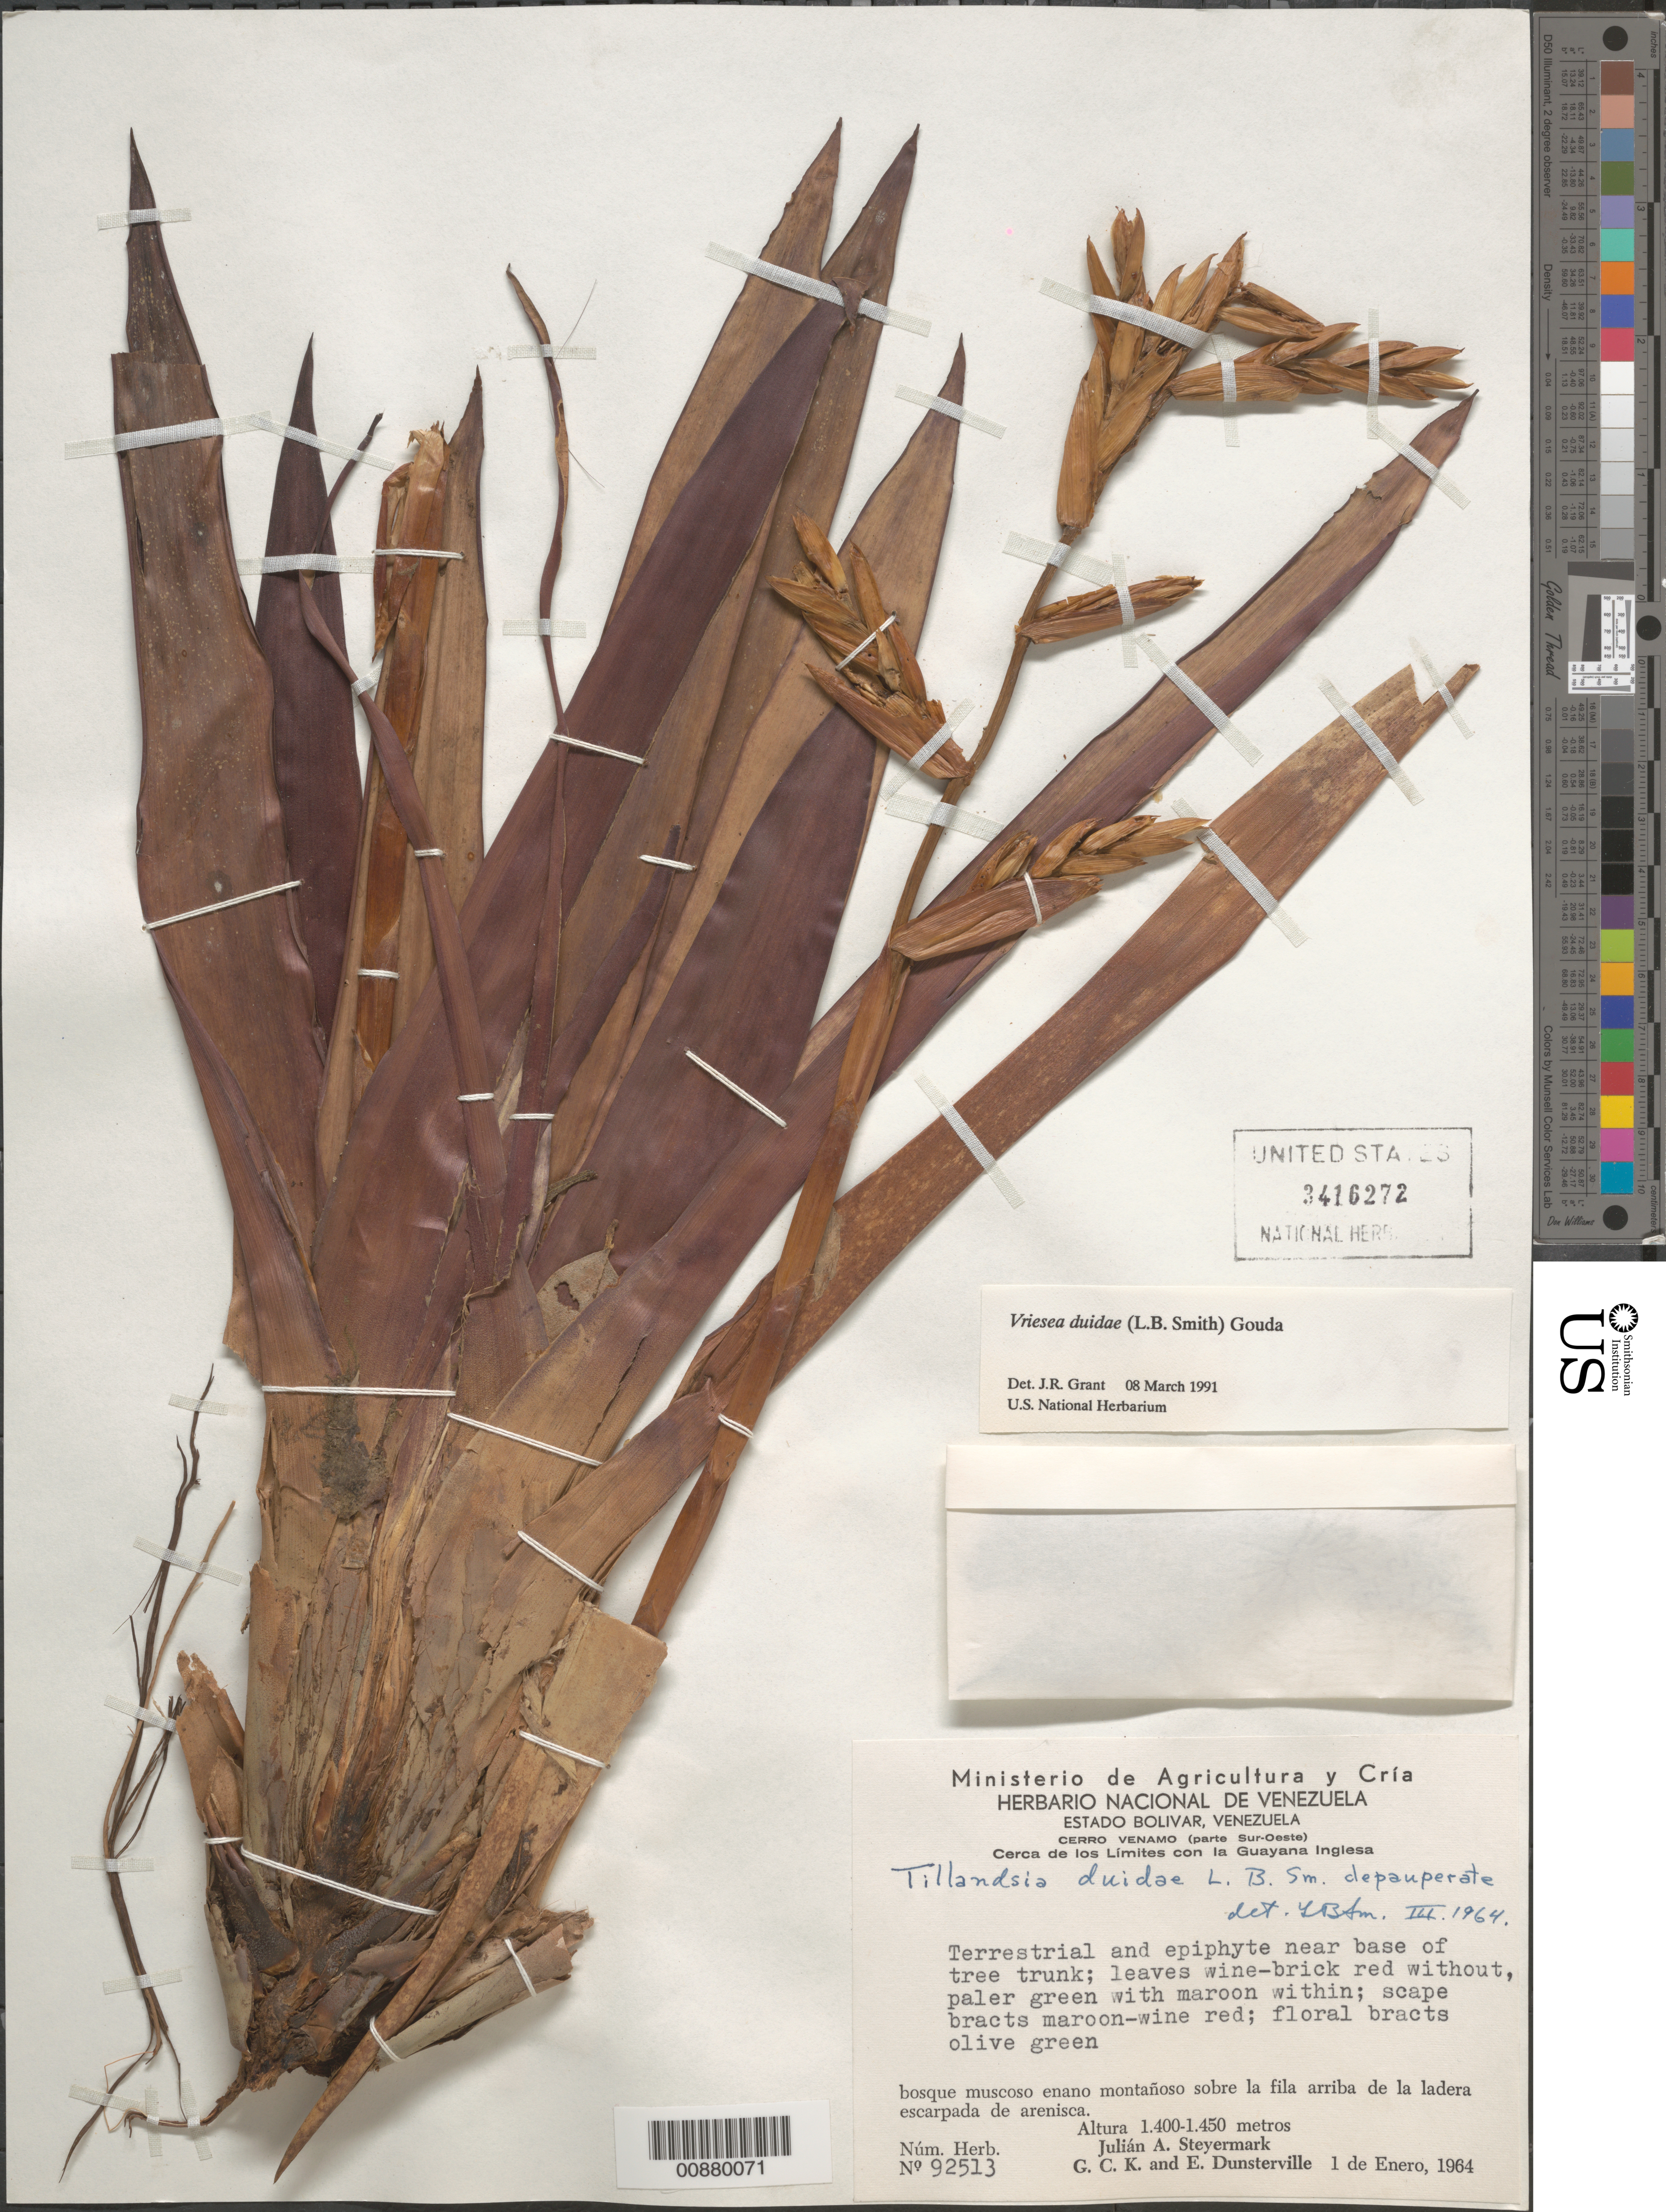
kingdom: Plantae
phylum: Tracheophyta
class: Liliopsida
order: Poales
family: Bromeliaceae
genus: Vriesea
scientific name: Vriesea duidae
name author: (L.B. Sm.) Gouda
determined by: Grant, J. R., (SWITZERLAND)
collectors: J. Steyermark, G. C. K. Dunsterville & E. Dunsterville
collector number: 92513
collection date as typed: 1-Jan-64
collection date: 1964-01-01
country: Venezuela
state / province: Bolívar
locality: Cerro Venamo, parte Sur-Oeste, cerca de los limites con Guayana Inglesa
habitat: Near base of tree trunk; bosque muscoso enano montanoso sobre la fila arriba de la ladera escarpada de arenisca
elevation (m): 1400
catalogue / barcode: US 3416272